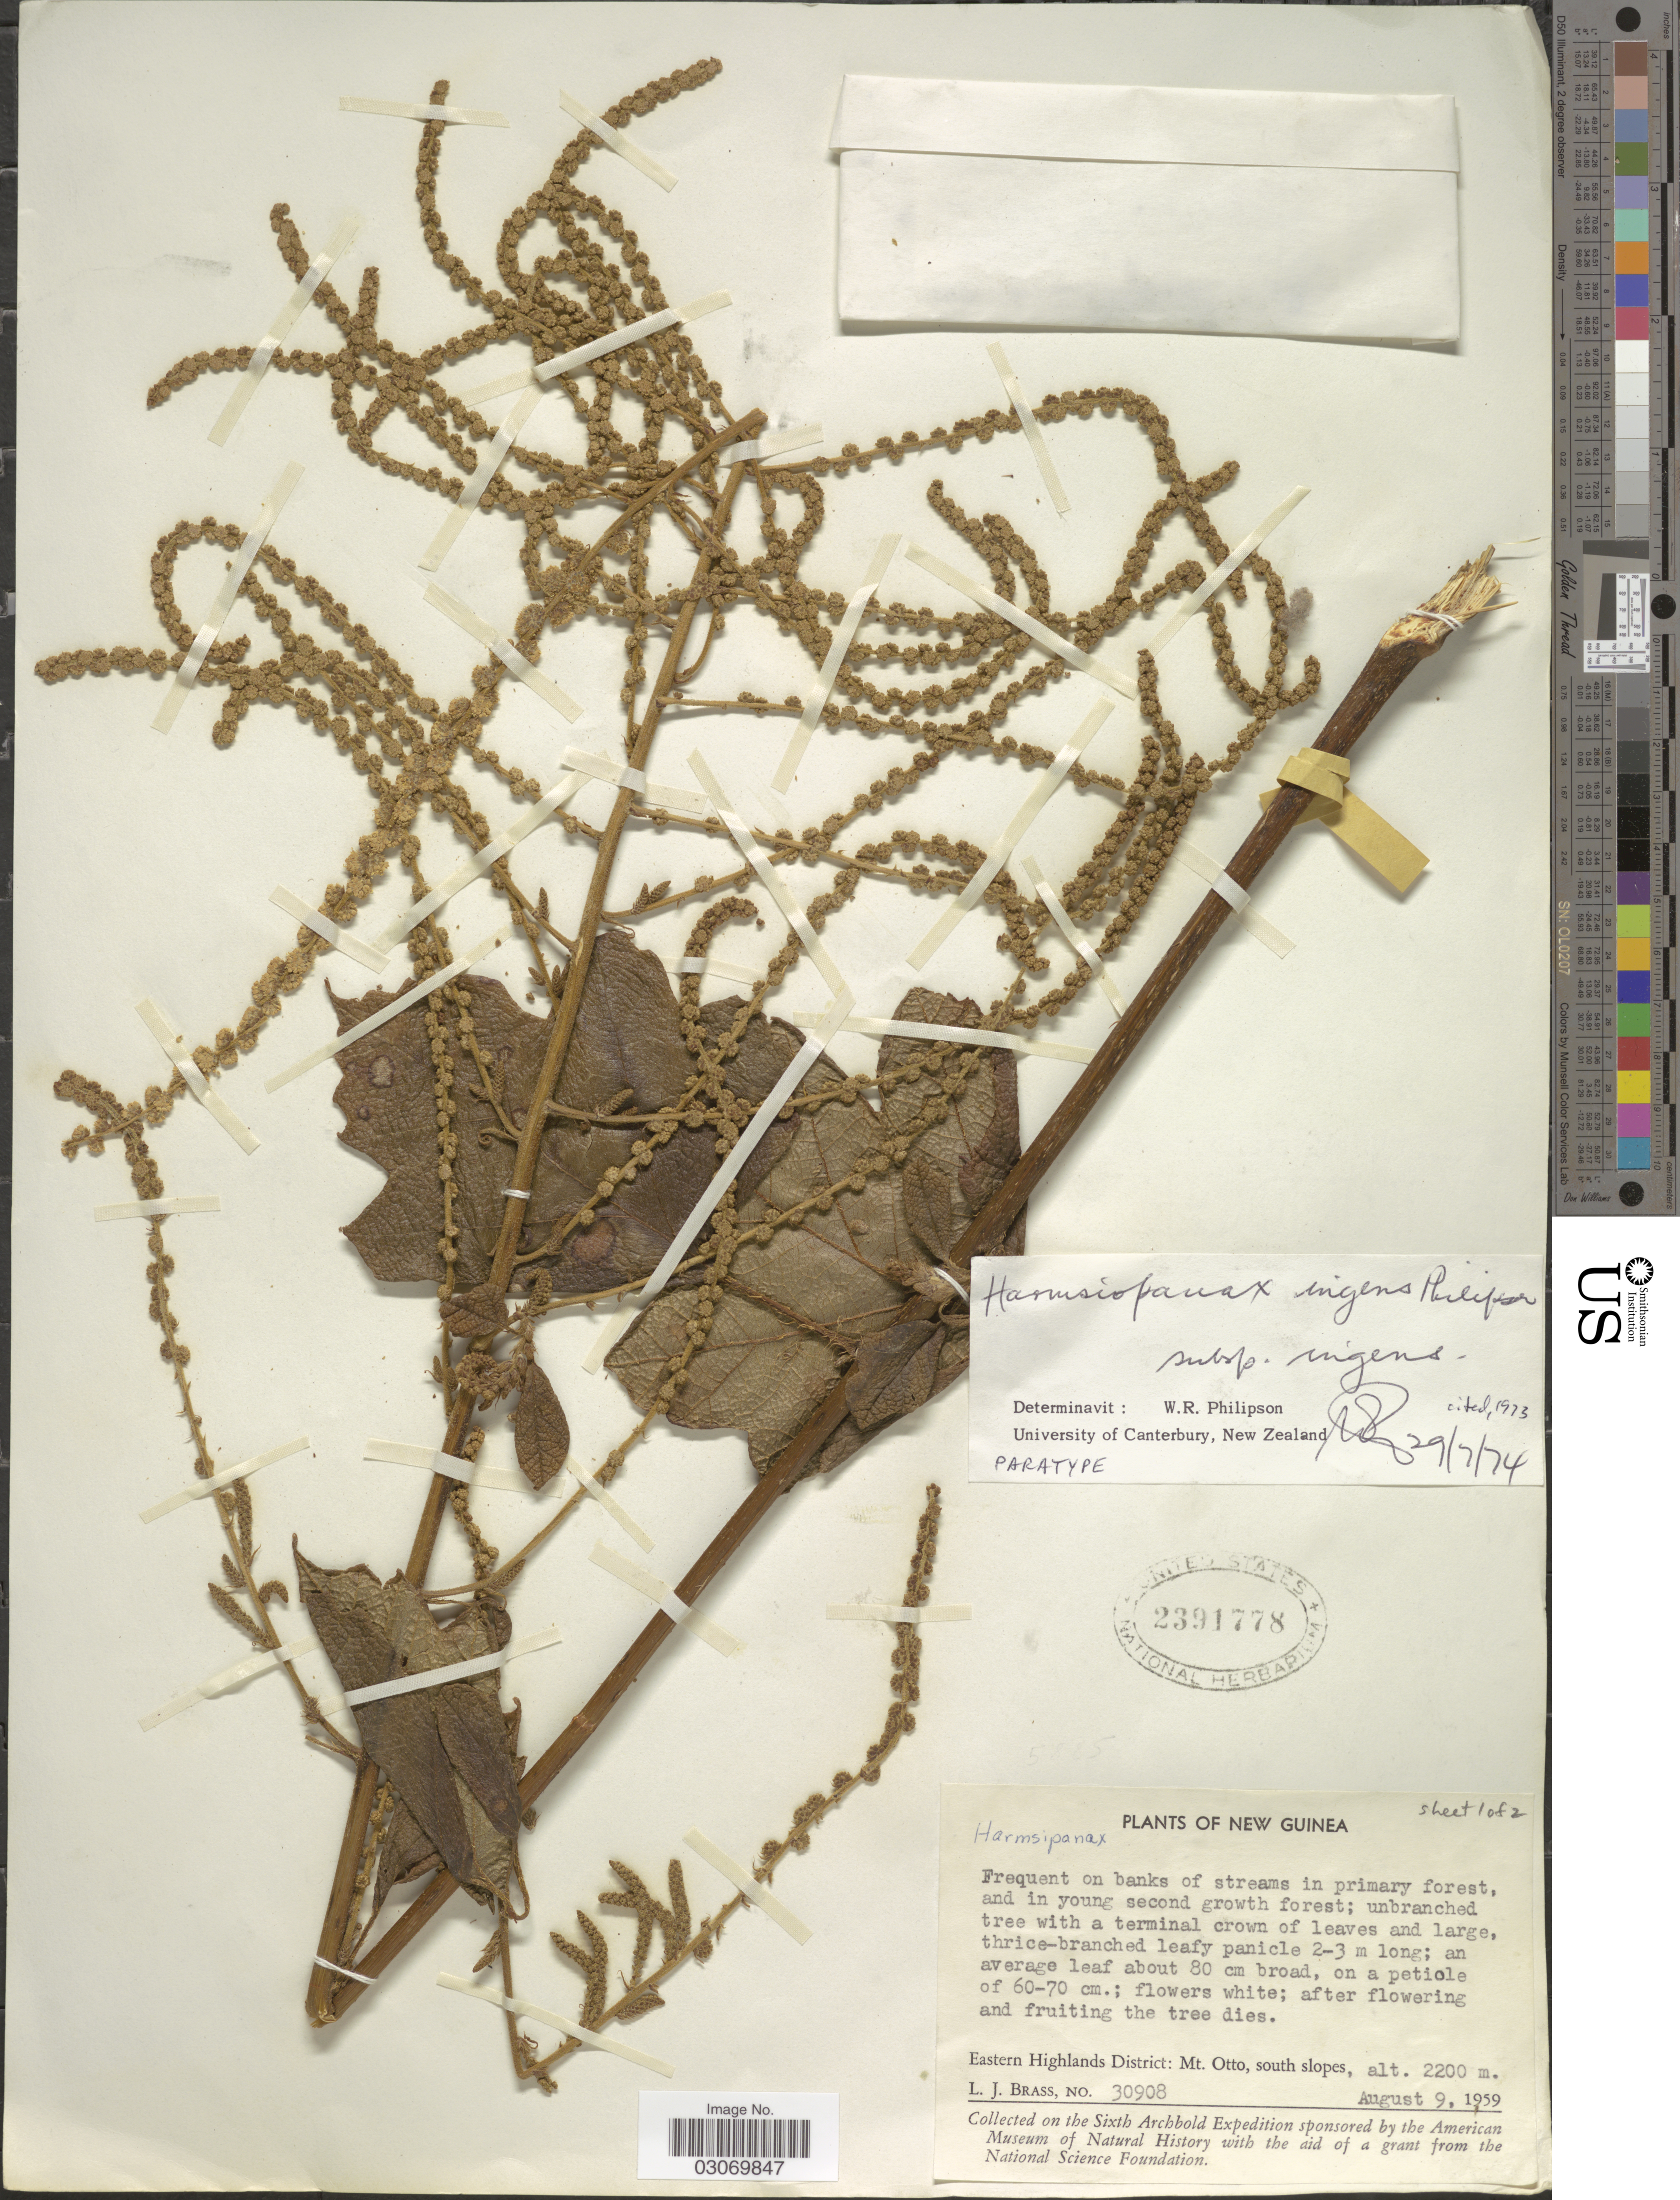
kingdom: Plantae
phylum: Tracheophyta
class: Magnoliopsida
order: Apiales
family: Araliaceae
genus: Harmsiopanax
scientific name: Harmsiopanax ingens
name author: Philipson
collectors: L. J. Brass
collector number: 30908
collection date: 1959-08-09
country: Papua New Guinea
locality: New Guinea, Eastern Highlands District: Mt. Otto, south slopes.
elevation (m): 2200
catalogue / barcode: US 2391778